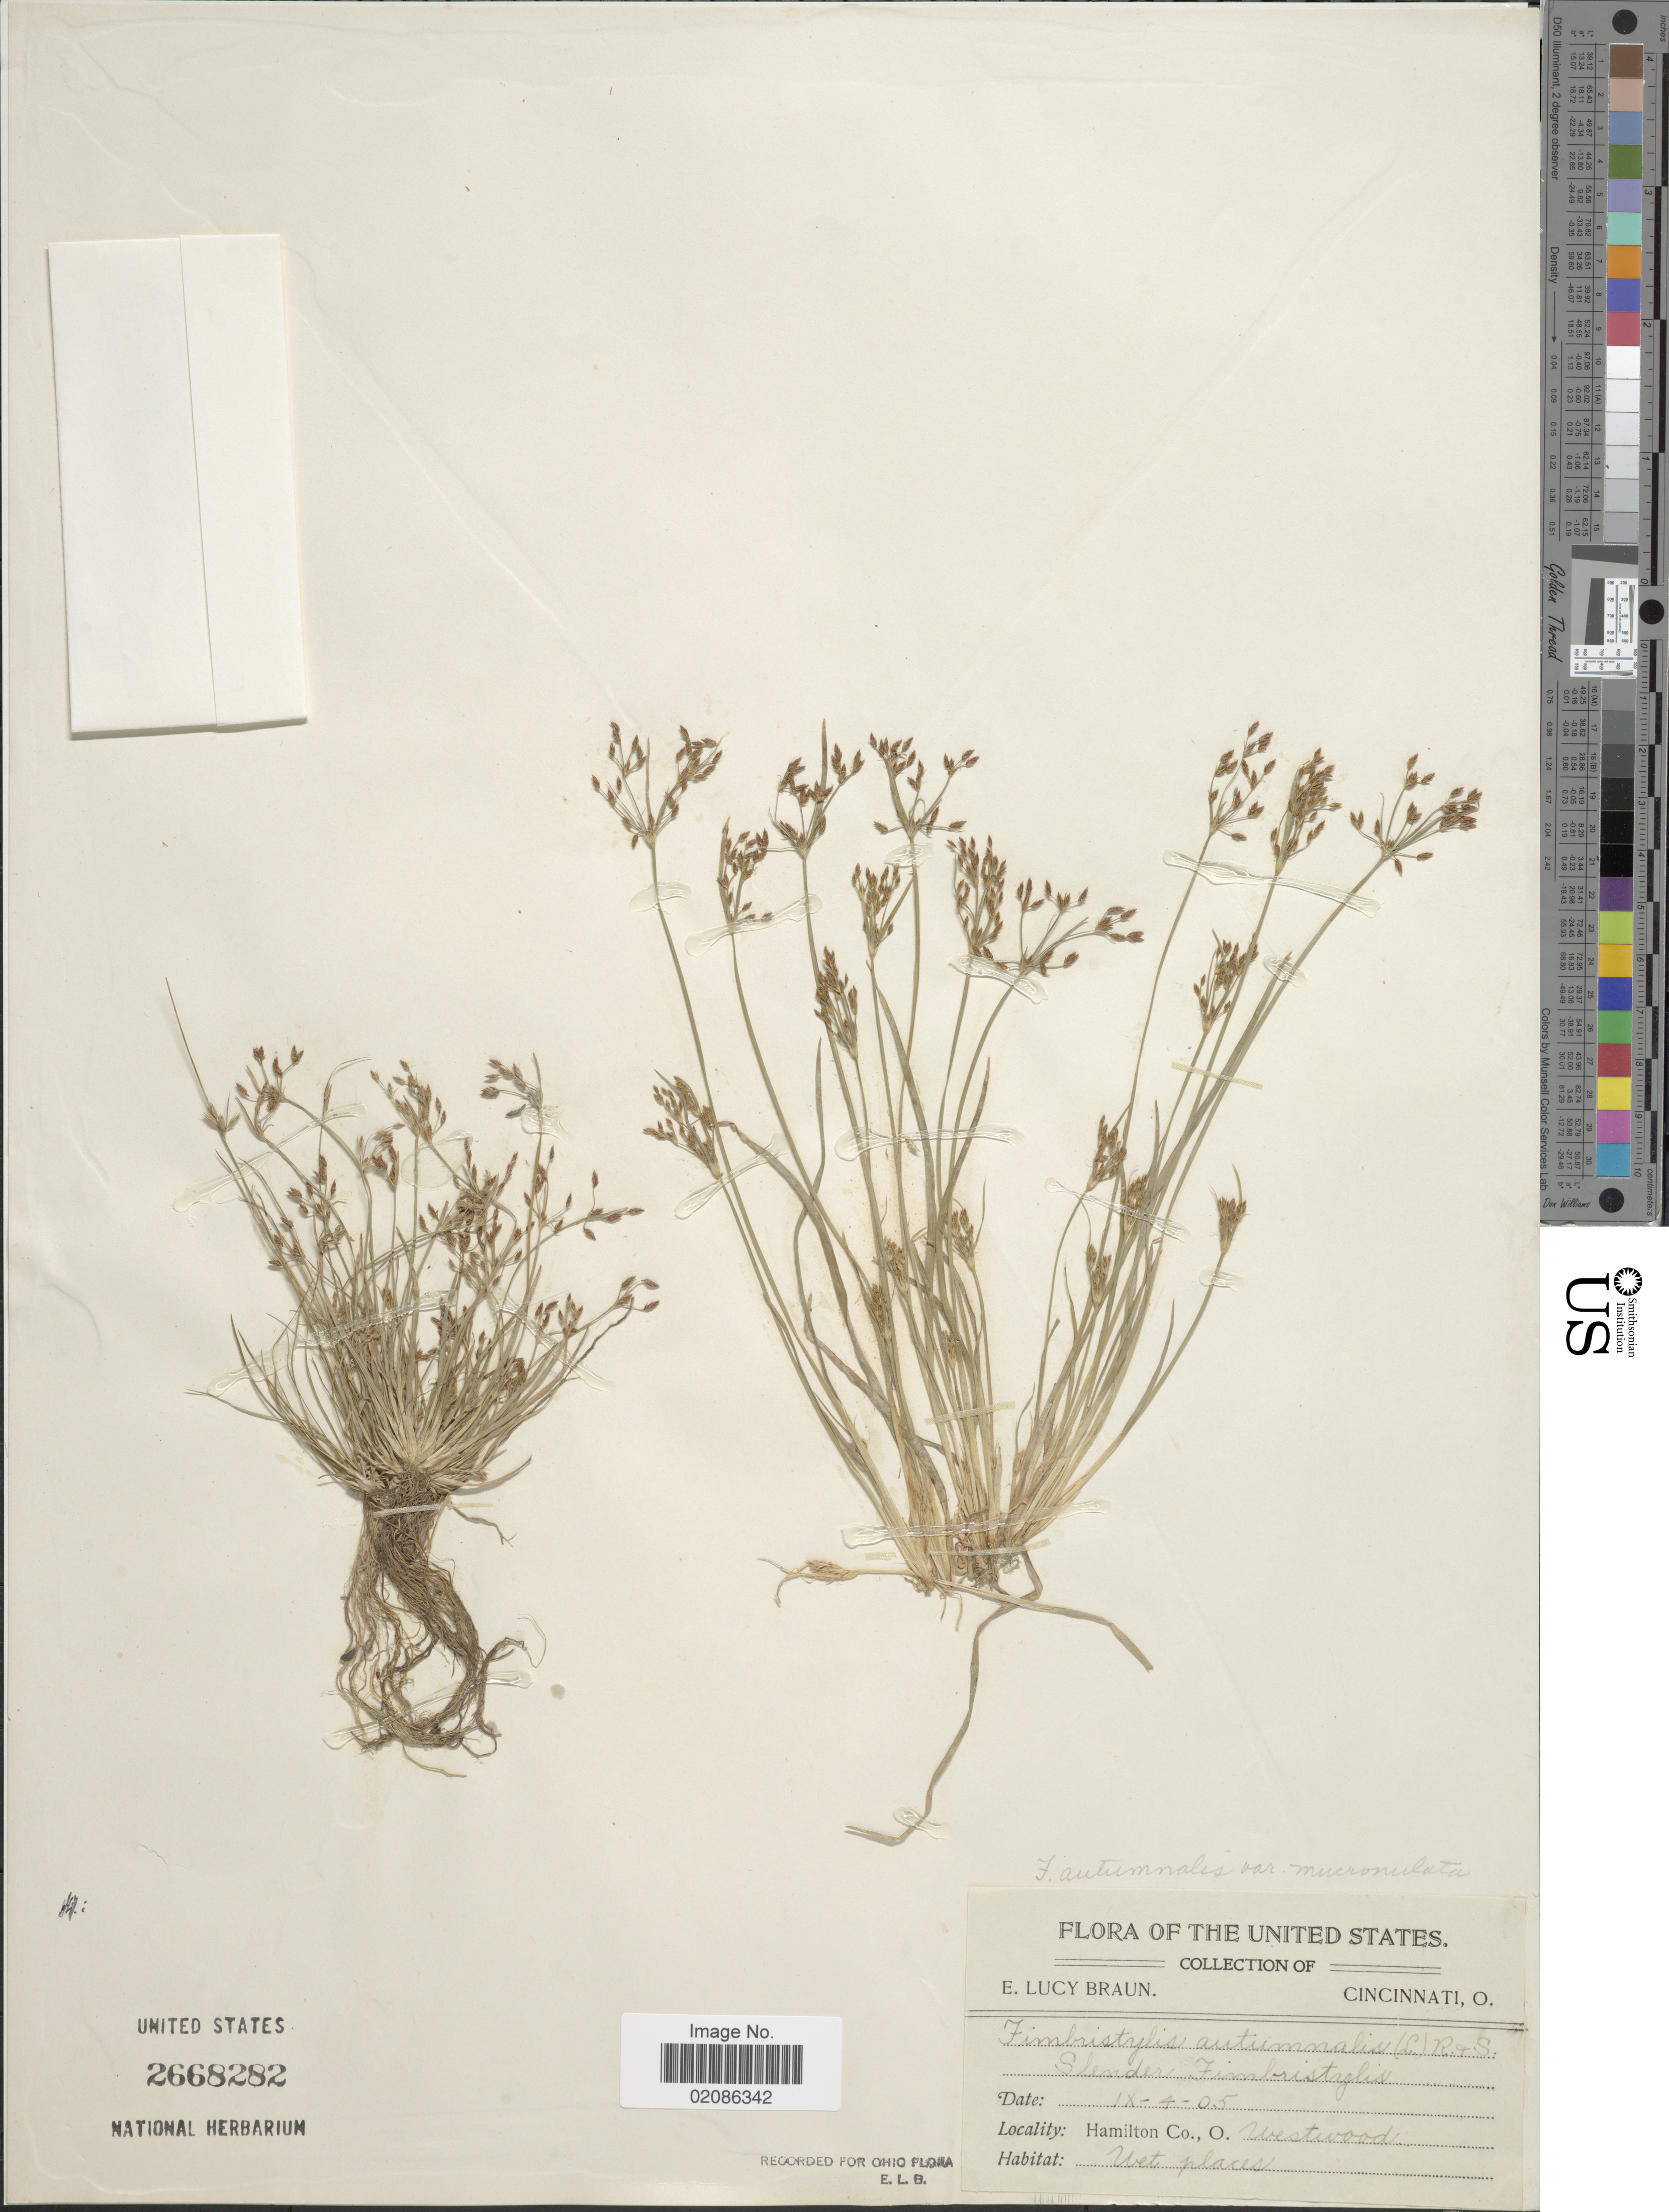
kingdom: Plantae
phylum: Tracheophyta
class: Liliopsida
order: Poales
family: Cyperaceae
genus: Fimbristylis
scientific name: Fimbristylis autumnalis (L.) Roem. & Schult.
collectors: E. L. Braun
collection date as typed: Transcribed d/m/y: 4/9/5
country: United States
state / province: Ohio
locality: Hamilton Co., Westwood, Wet places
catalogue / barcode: US 2668282